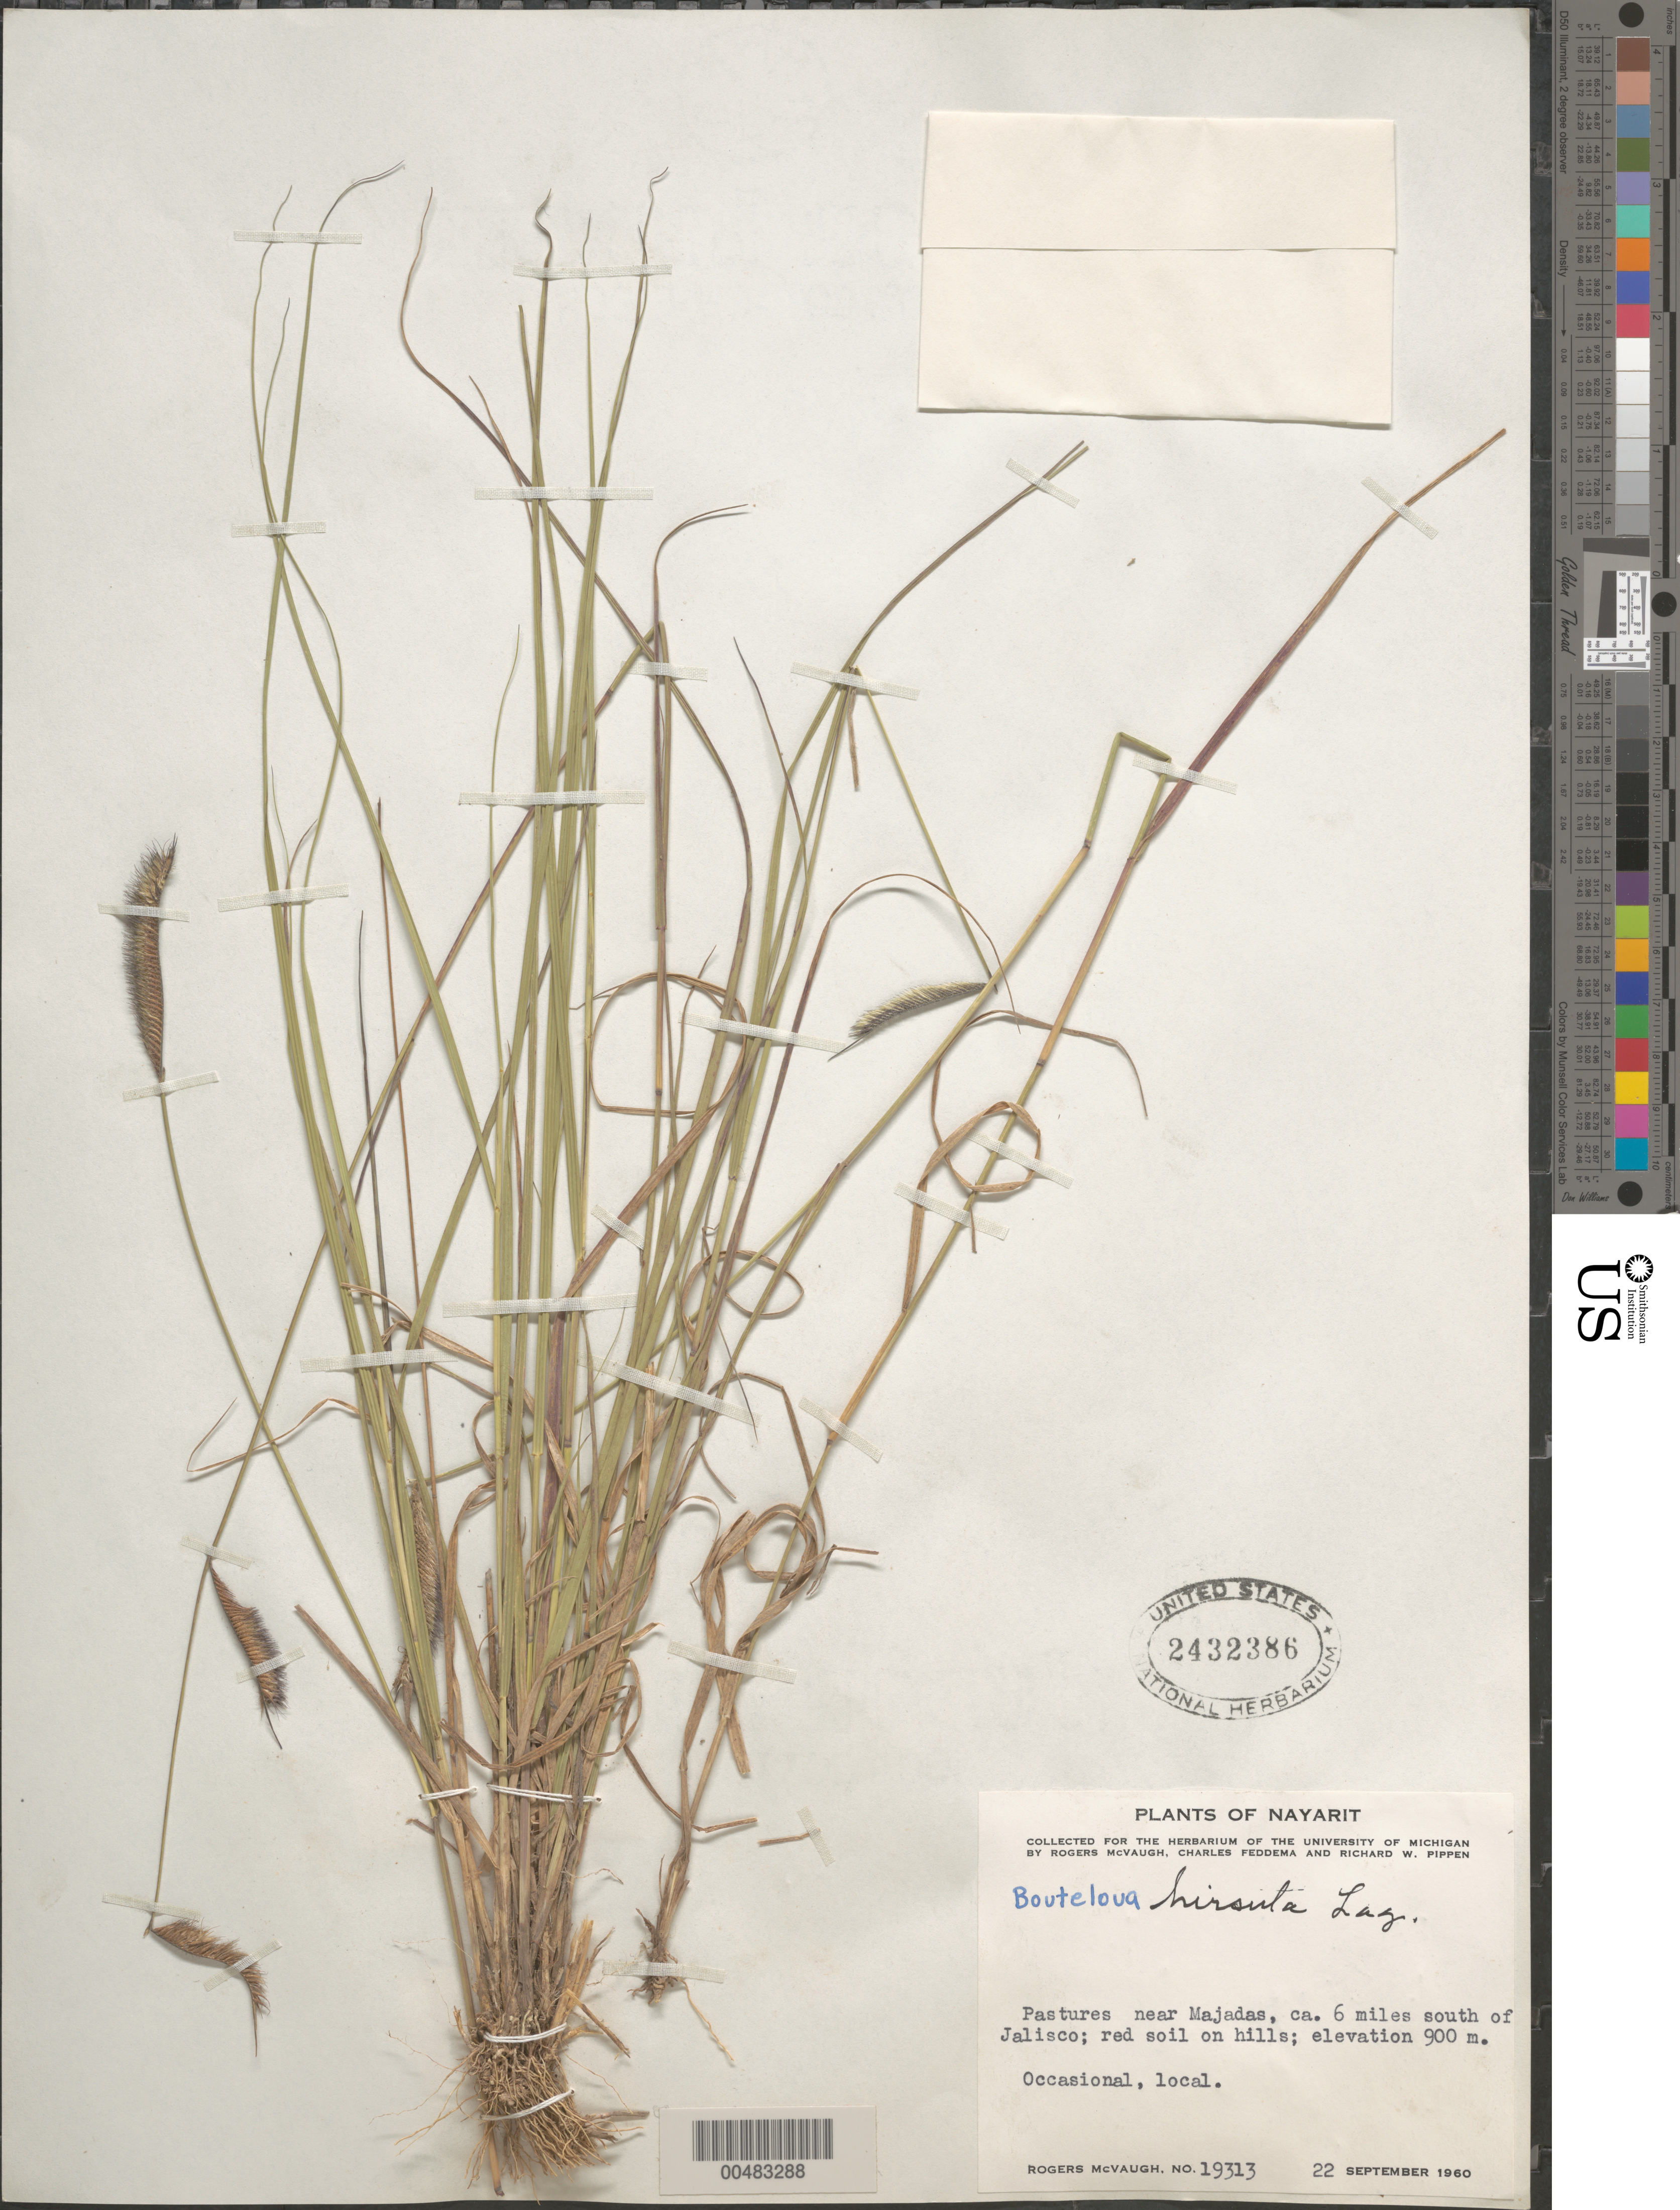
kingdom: Plantae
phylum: Tracheophyta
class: Liliopsida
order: Poales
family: Poaceae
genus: Bouteloua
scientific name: Bouteloua hirsuta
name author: Lag.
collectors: R. McVaugh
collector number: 19313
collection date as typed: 22 Sep 1960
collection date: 1960-09-22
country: Mexico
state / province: Nayarit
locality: Pastures de Majadas, ca 6 mi S of Jalisco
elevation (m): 900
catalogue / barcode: US 2432386